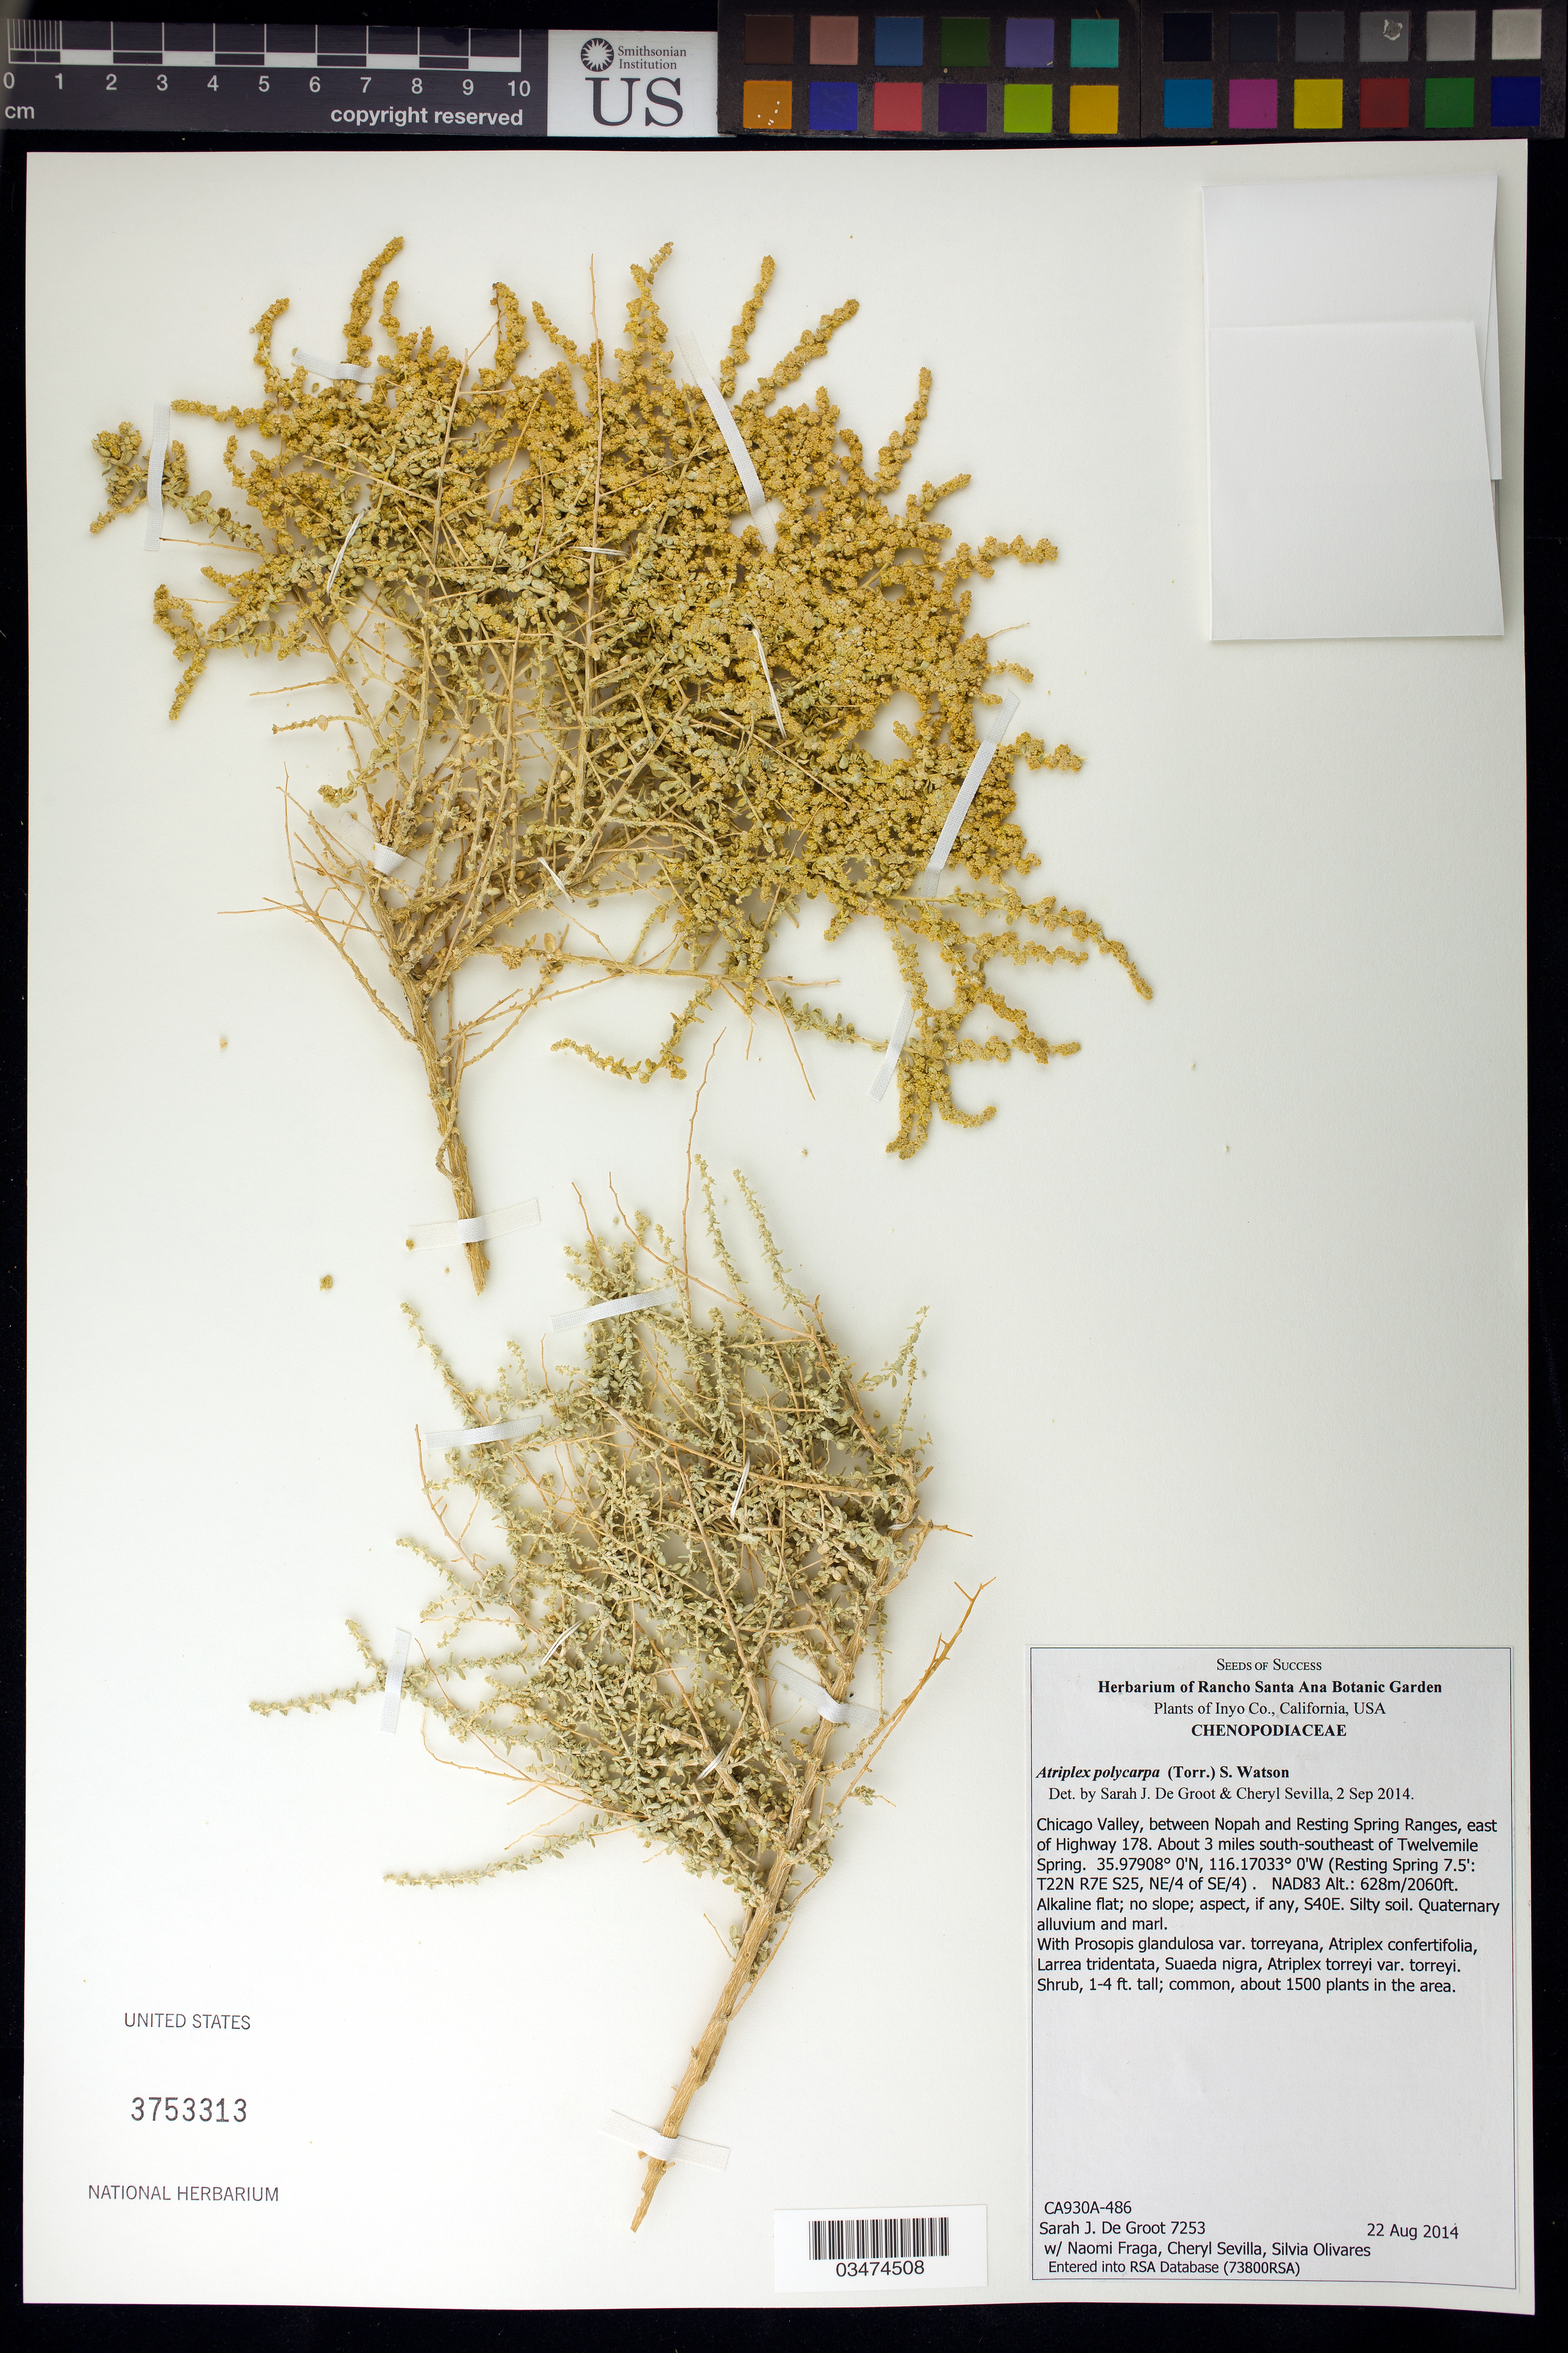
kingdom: Plantae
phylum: Tracheophyta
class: Magnoliopsida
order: Caryophyllales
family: Amaranthaceae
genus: Atriplex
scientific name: Atriplex polycarpa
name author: (Torr.) S. Watson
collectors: S. De Groot, C. Sevilla, N. Fraga & S. Olivares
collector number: CA930A-486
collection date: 2014-08-22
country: United States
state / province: California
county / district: Inyo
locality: Chicago Valley, between Nopah and Resting Spring Ranges, E of Hwy 178, about 3 mi. SSE of Twelvemile Spring.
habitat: Silty soil. Quaternary alluvium and marl.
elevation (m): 628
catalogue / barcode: US 3753313